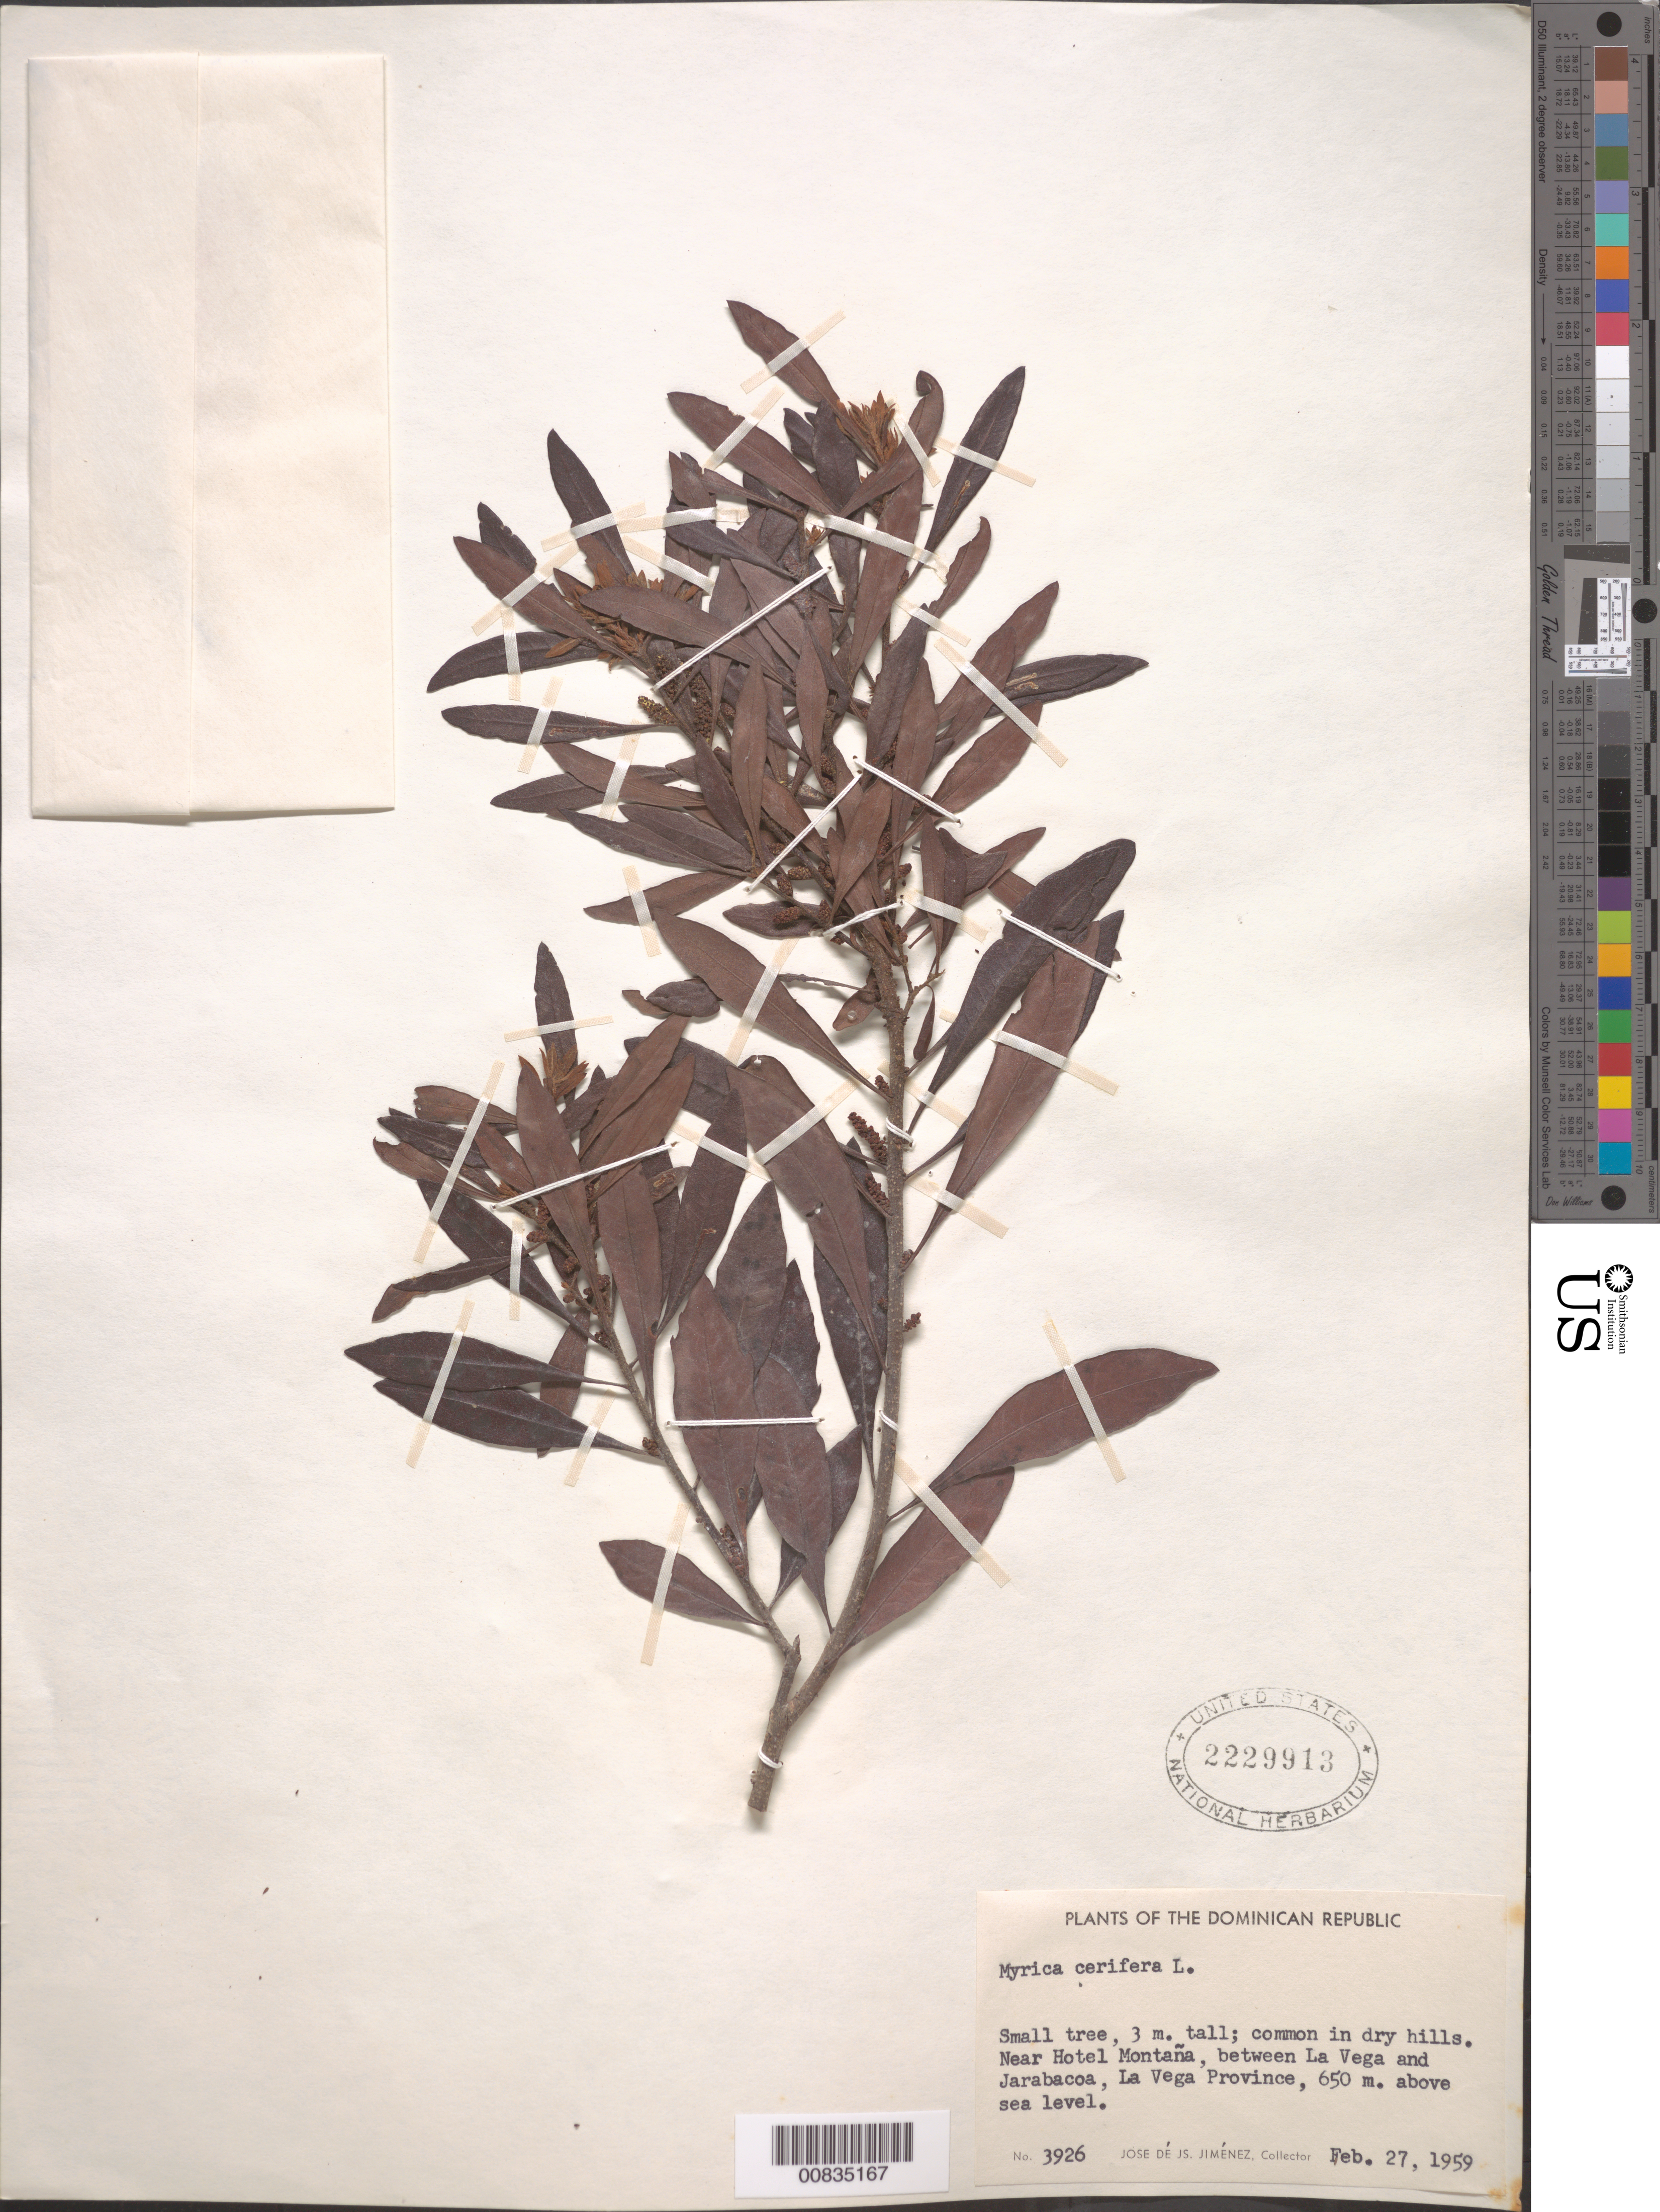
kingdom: Plantae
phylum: Tracheophyta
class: Magnoliopsida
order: Fagales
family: Myricaceae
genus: Morella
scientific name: Morella cerifera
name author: (L.) Small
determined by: Strong, M. T., (US), Smithsonian Institution - National Museum of Natural History (UNITED STATES)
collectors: J. J. Jiménez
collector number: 3926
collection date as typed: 27 Feb 1959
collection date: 1959-02-27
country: Dominican Republic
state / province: La Vega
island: Hispaniola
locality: Near Hotel Montaña, between La Vega and Jarabacoa.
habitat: Dry hills.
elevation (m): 650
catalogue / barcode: US 2229913